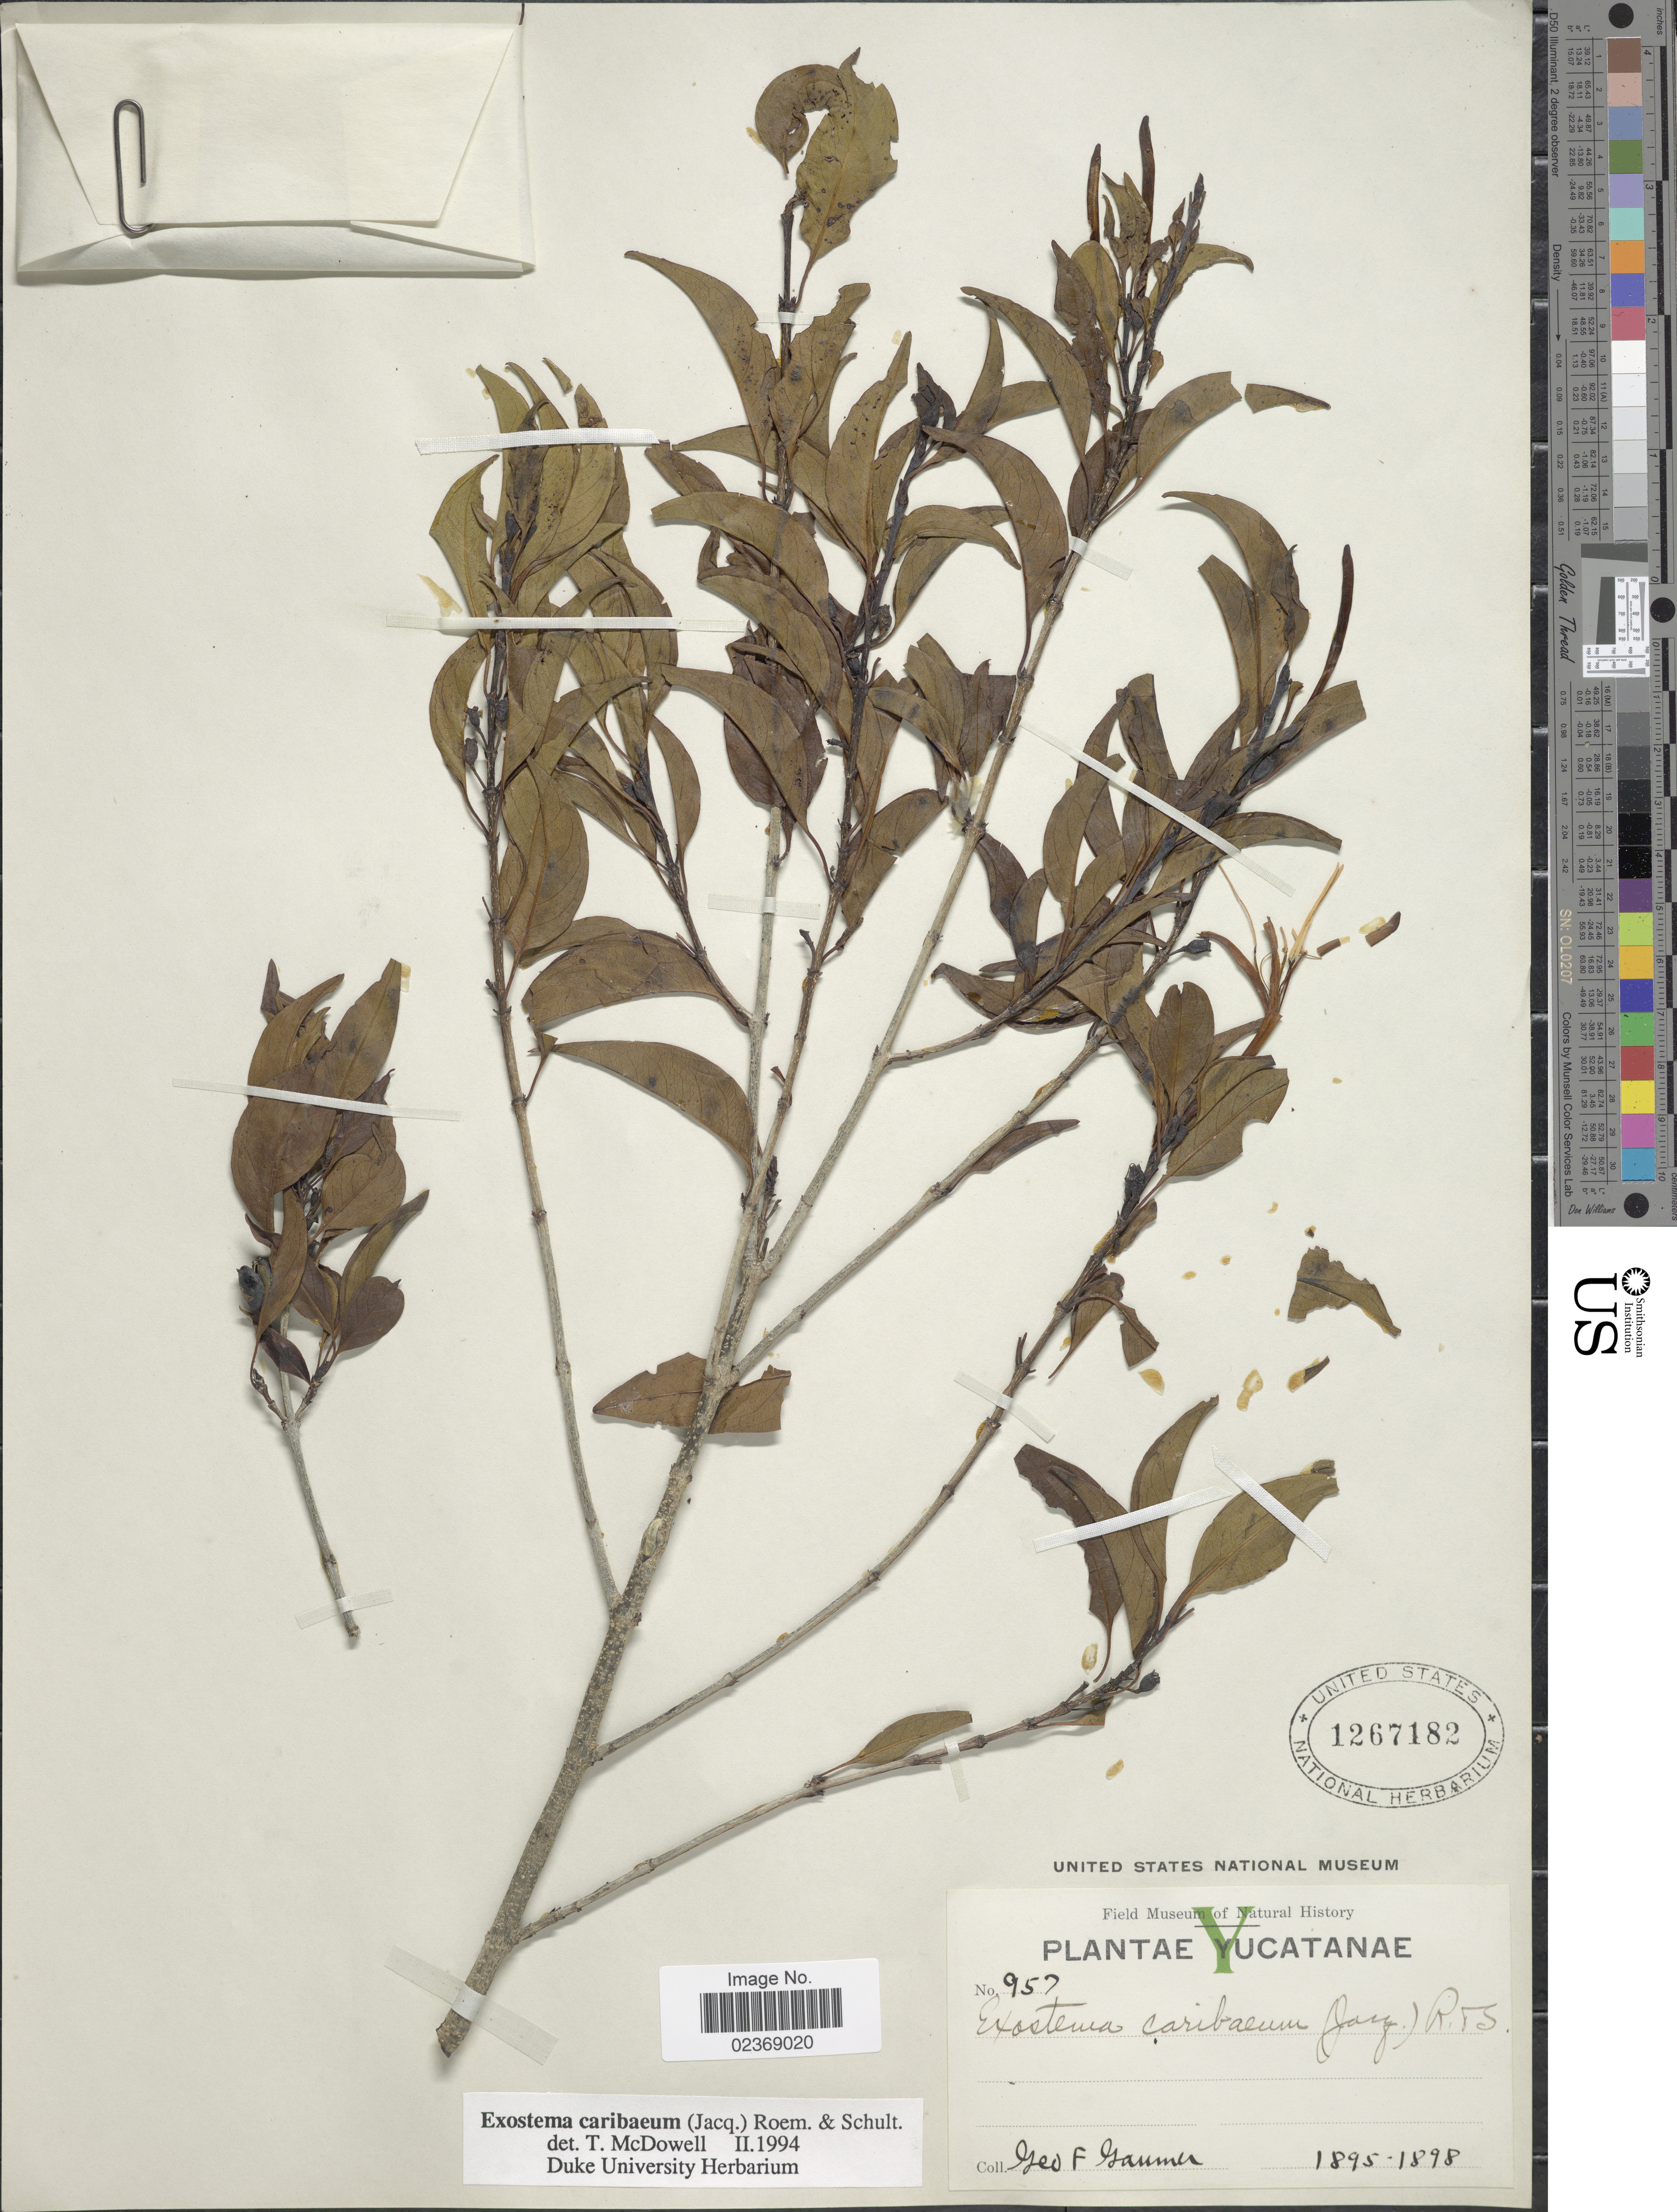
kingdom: Plantae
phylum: Tracheophyta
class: Magnoliopsida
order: Gentianales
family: Rubiaceae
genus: Exostema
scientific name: Exostema caribaeum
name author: (Jacq.) Roem. & Schult.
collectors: G. F. Gaumer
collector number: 957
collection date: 1895/1898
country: Mexico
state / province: Yucatán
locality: Yucatanae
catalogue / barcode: US 1267182